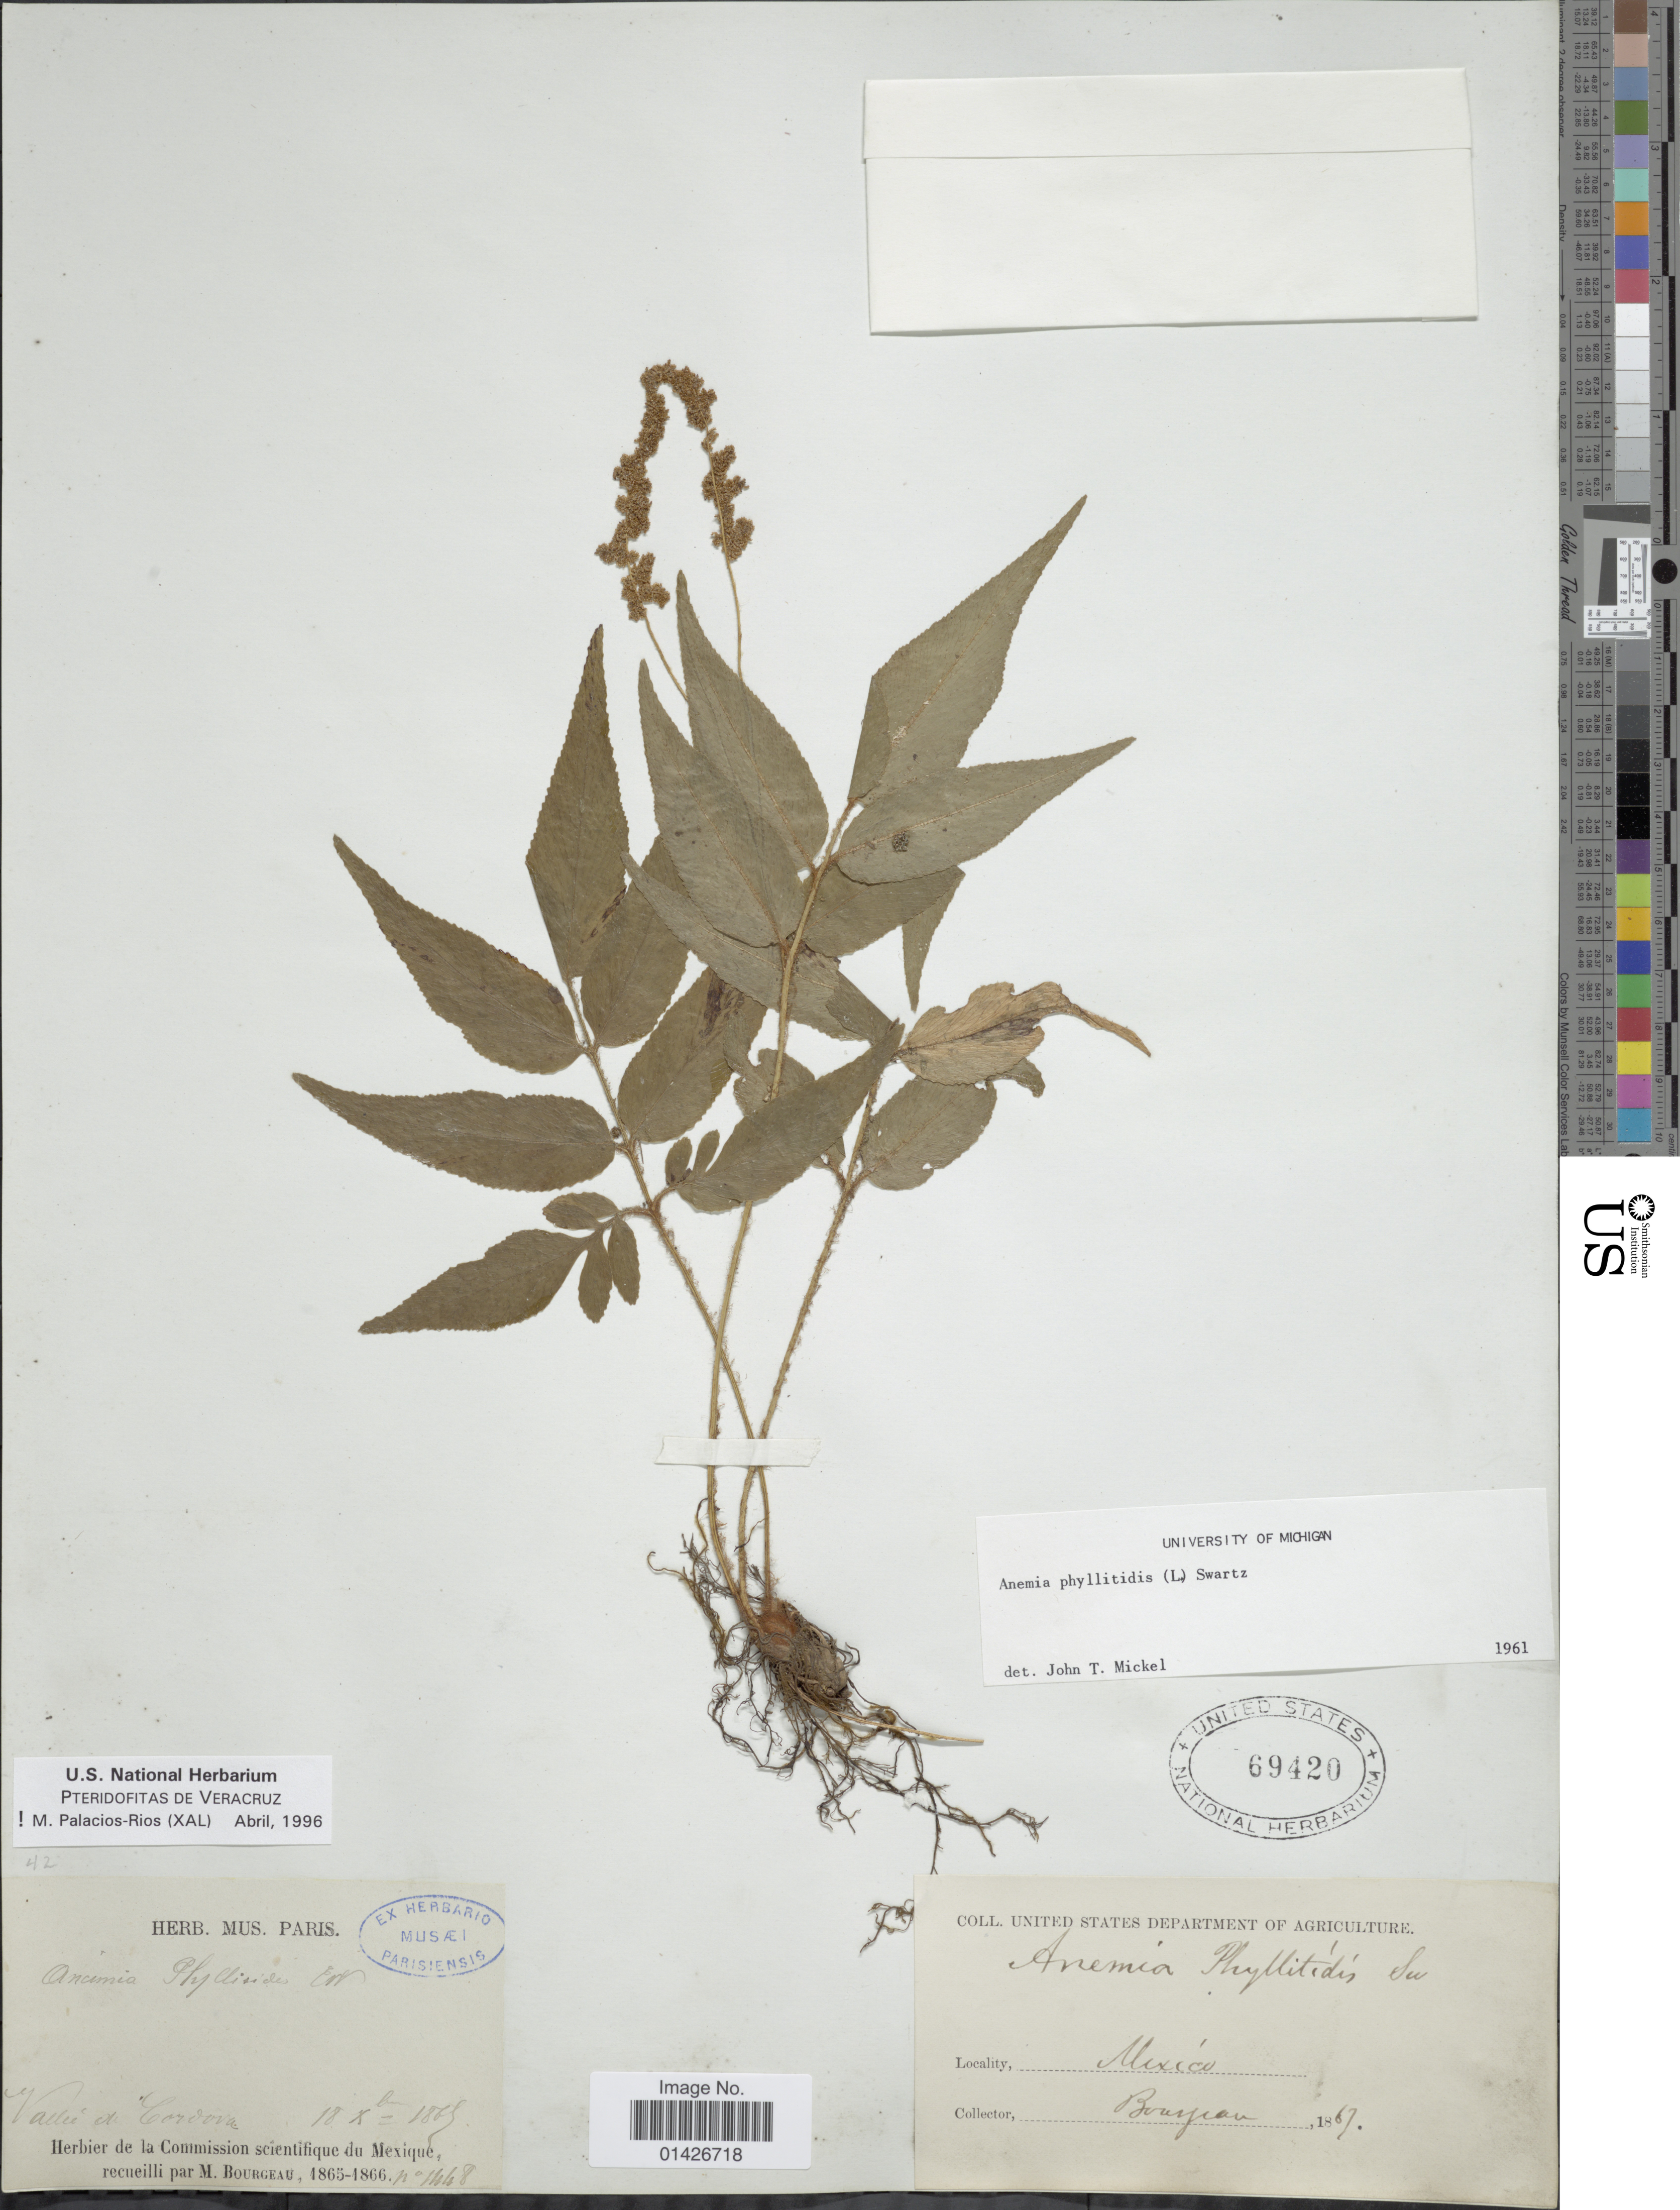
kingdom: Plantae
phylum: Tracheophyta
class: Polypodiopsida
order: Schizaeales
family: Anemiaceae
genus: Anemia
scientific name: Anemia phyllitidis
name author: (L.) Sw.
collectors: M. Bourgeau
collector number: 1448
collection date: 1865-10-18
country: Mexico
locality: Vallée de Cordova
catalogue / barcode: US 69420